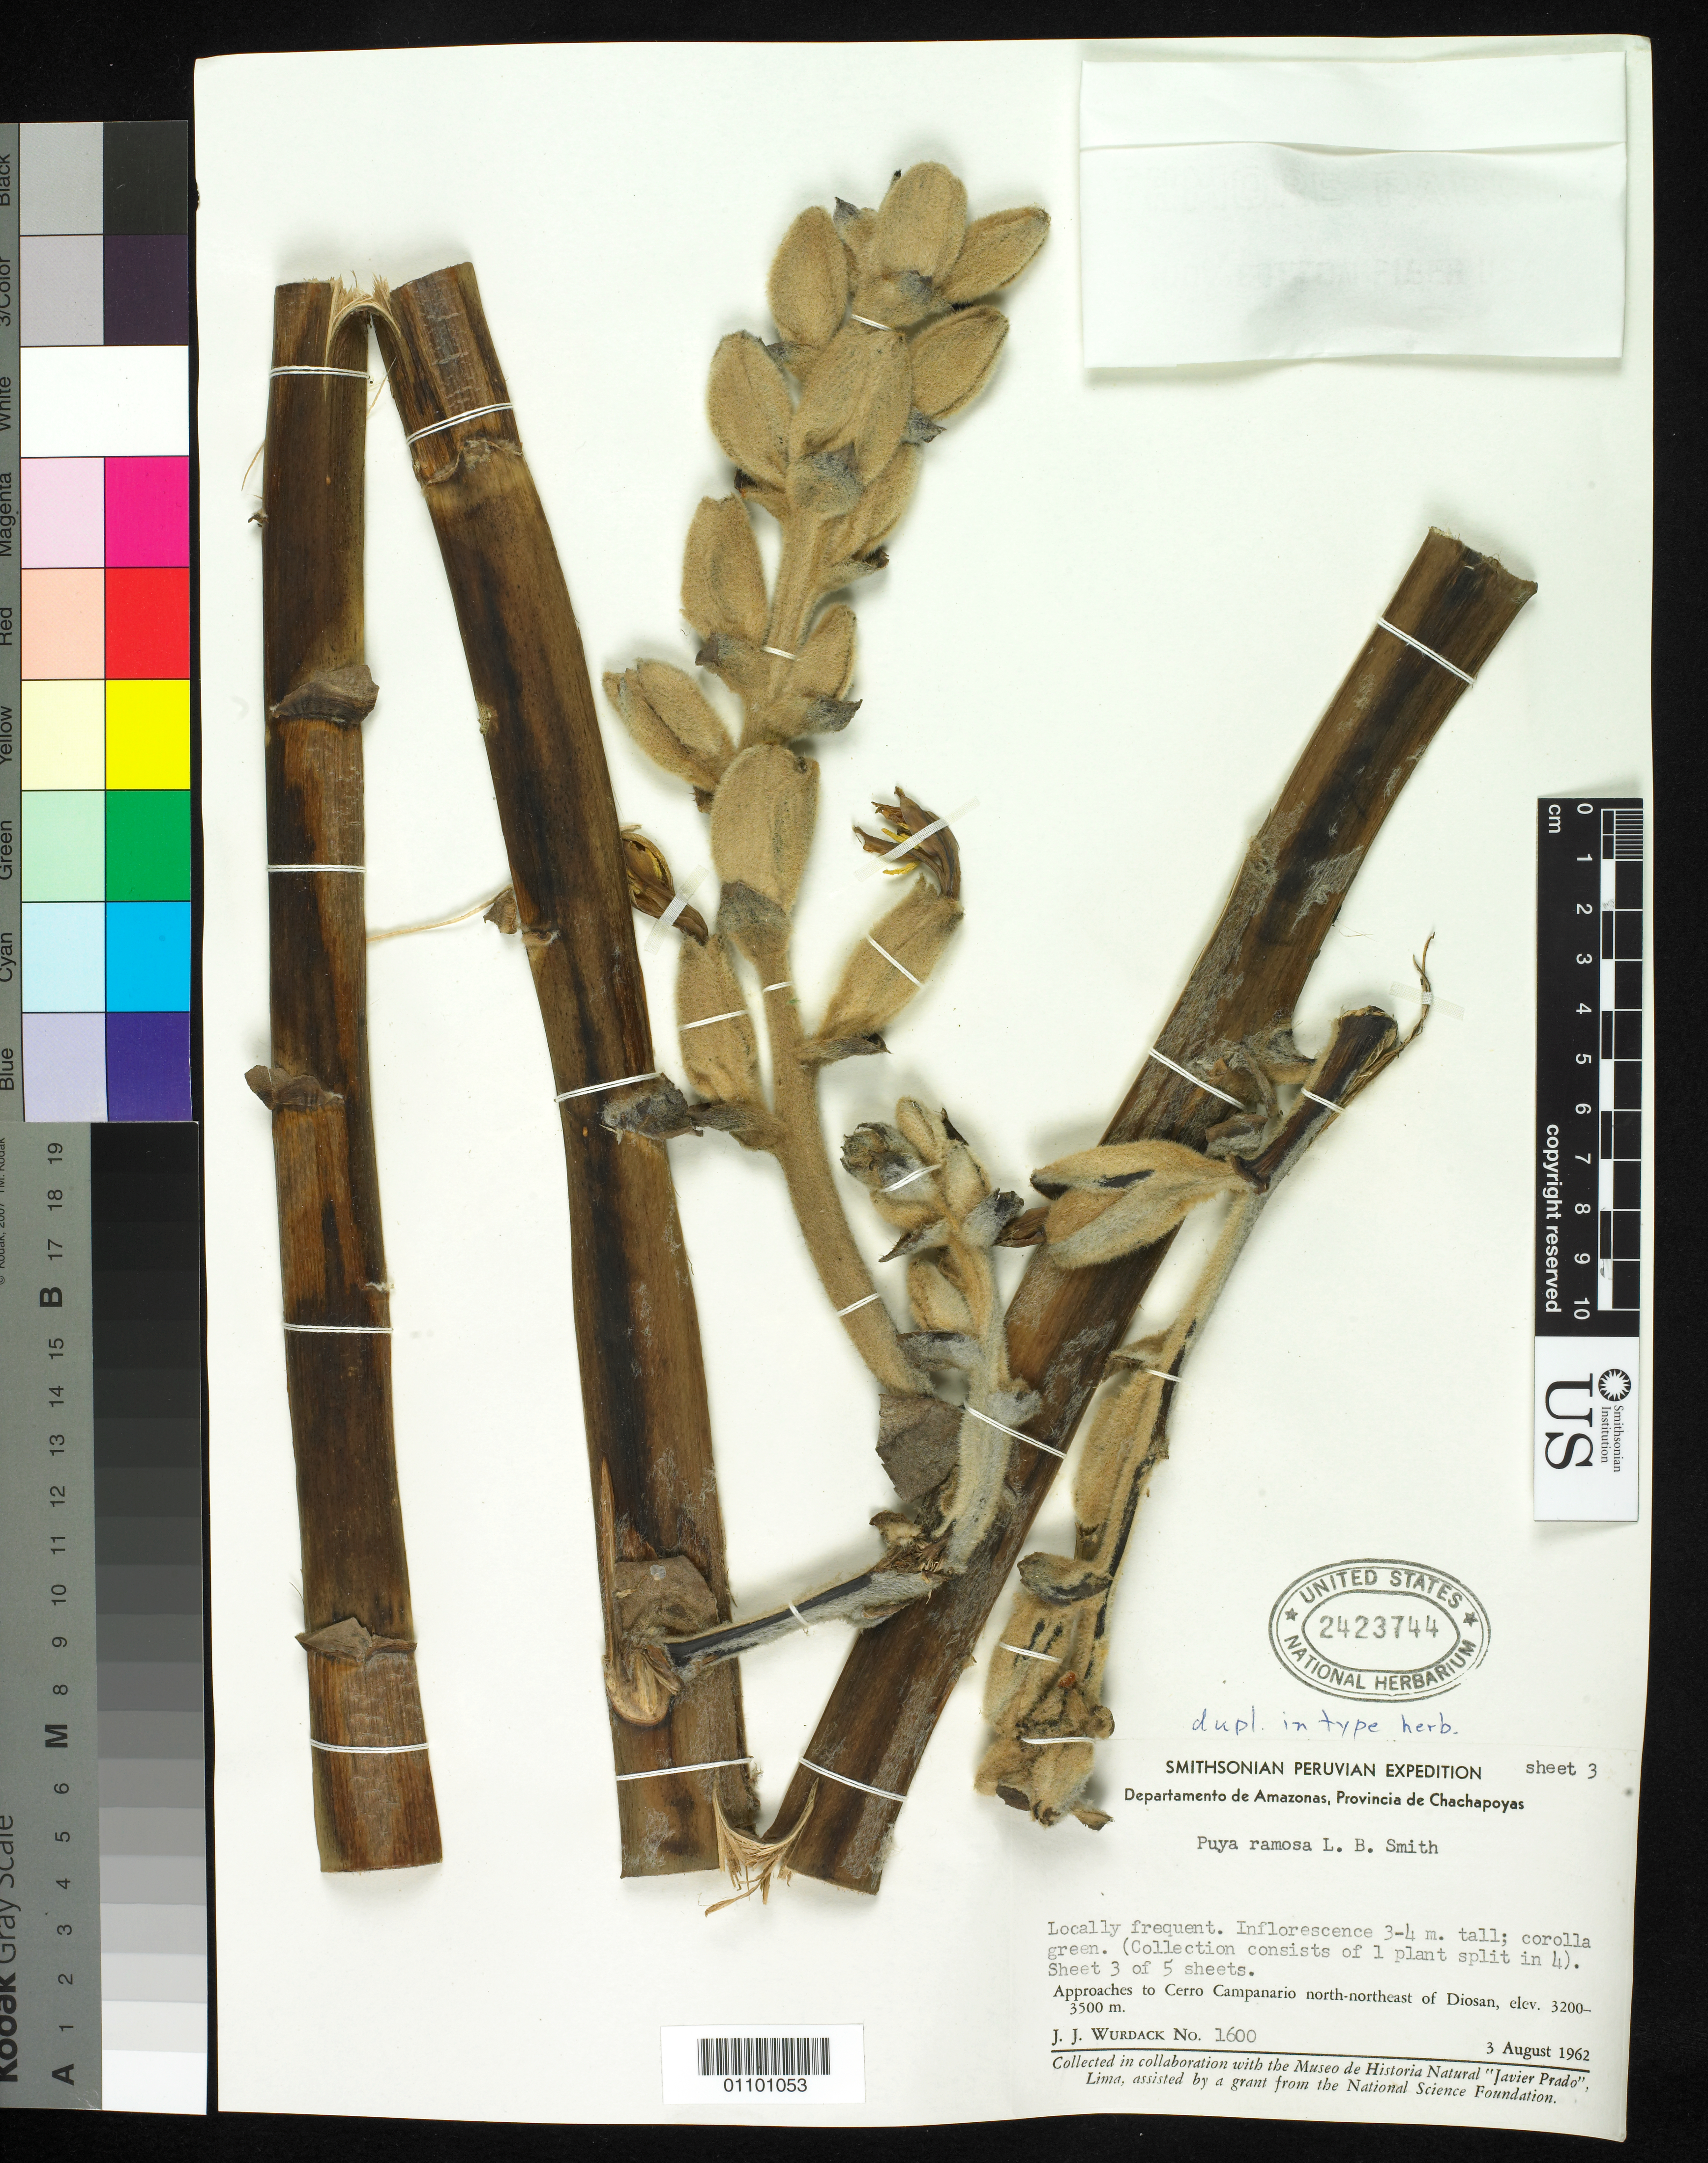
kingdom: Plantae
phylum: Tracheophyta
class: Liliopsida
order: Poales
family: Bromeliaceae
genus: Puya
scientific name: Puya ramosa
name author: L.B. Sm.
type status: Holotype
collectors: J. J. Wurdack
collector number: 1600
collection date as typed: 03 Aug 1962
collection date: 1962-08-03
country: Peru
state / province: Amazonas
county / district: Chachapoyas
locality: approach to Cerro Campanario NNE of Diosan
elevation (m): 3200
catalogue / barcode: US 2423744